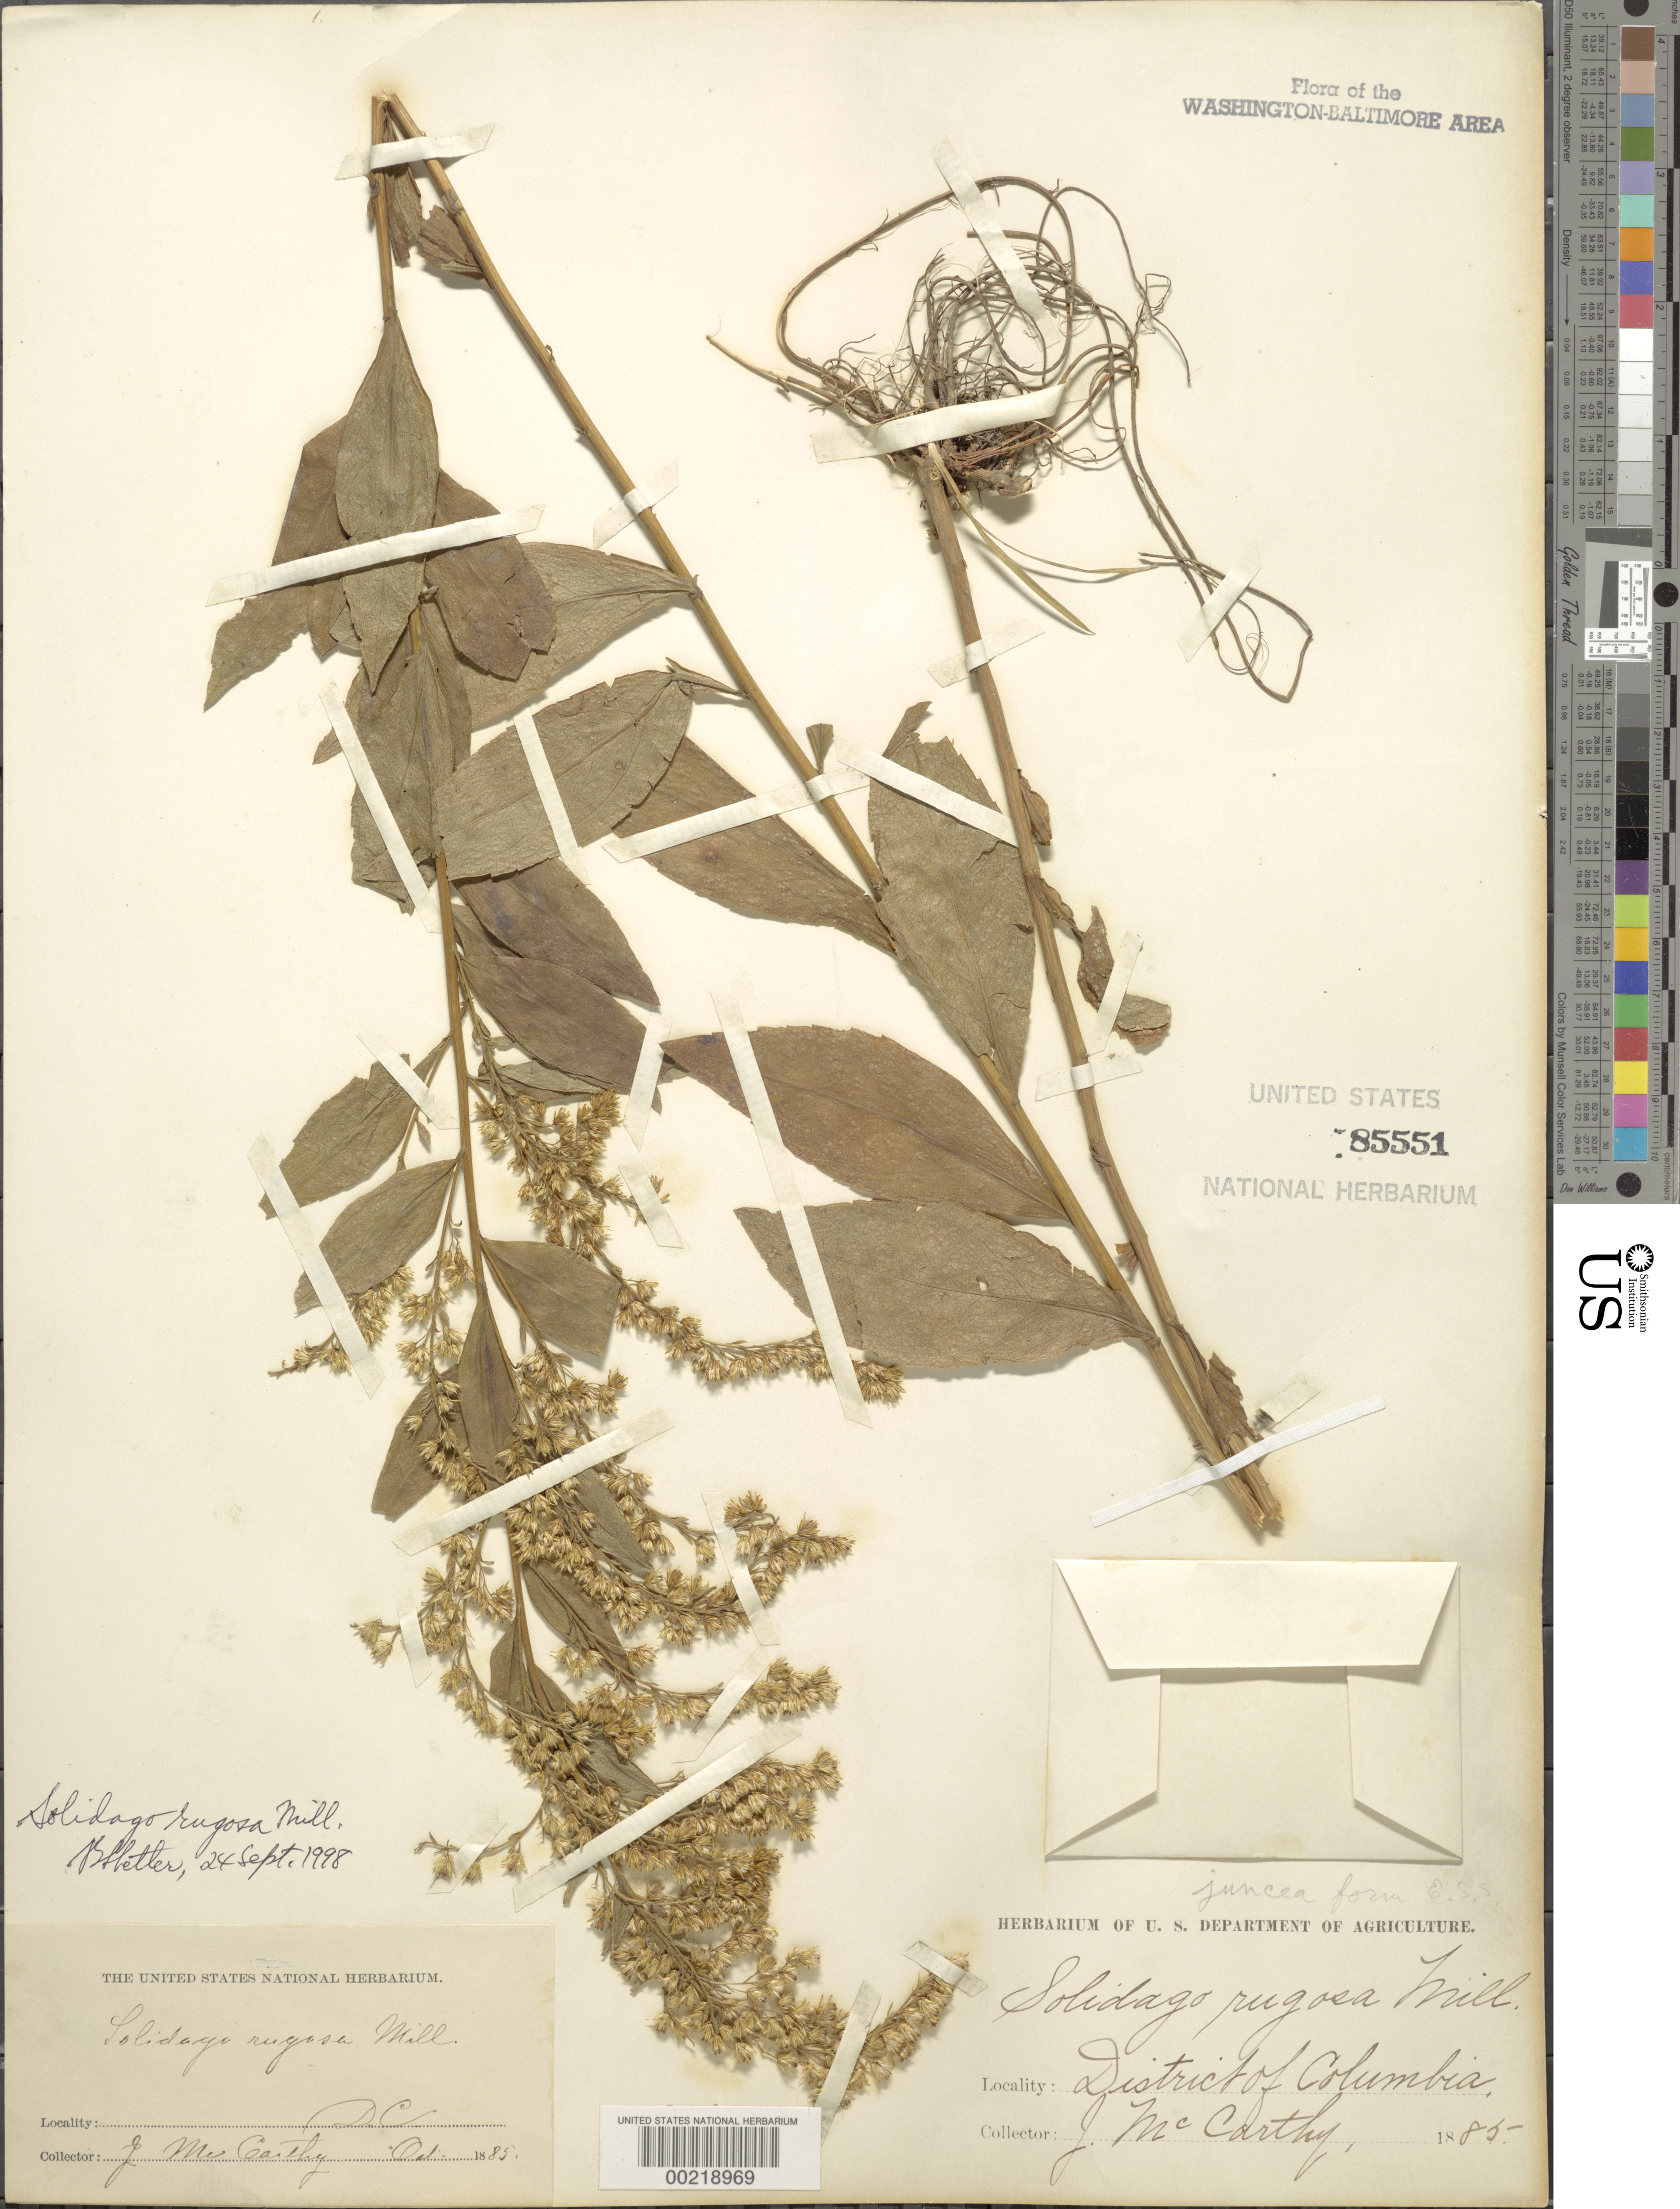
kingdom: Plantae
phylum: Tracheophyta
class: Magnoliopsida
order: Asterales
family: Asteraceae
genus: Solidago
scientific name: Solidago rugosa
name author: Mill.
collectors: G. McCarthy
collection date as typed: Oct 1885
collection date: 1885-10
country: United States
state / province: District of Columbia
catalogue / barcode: US 85551